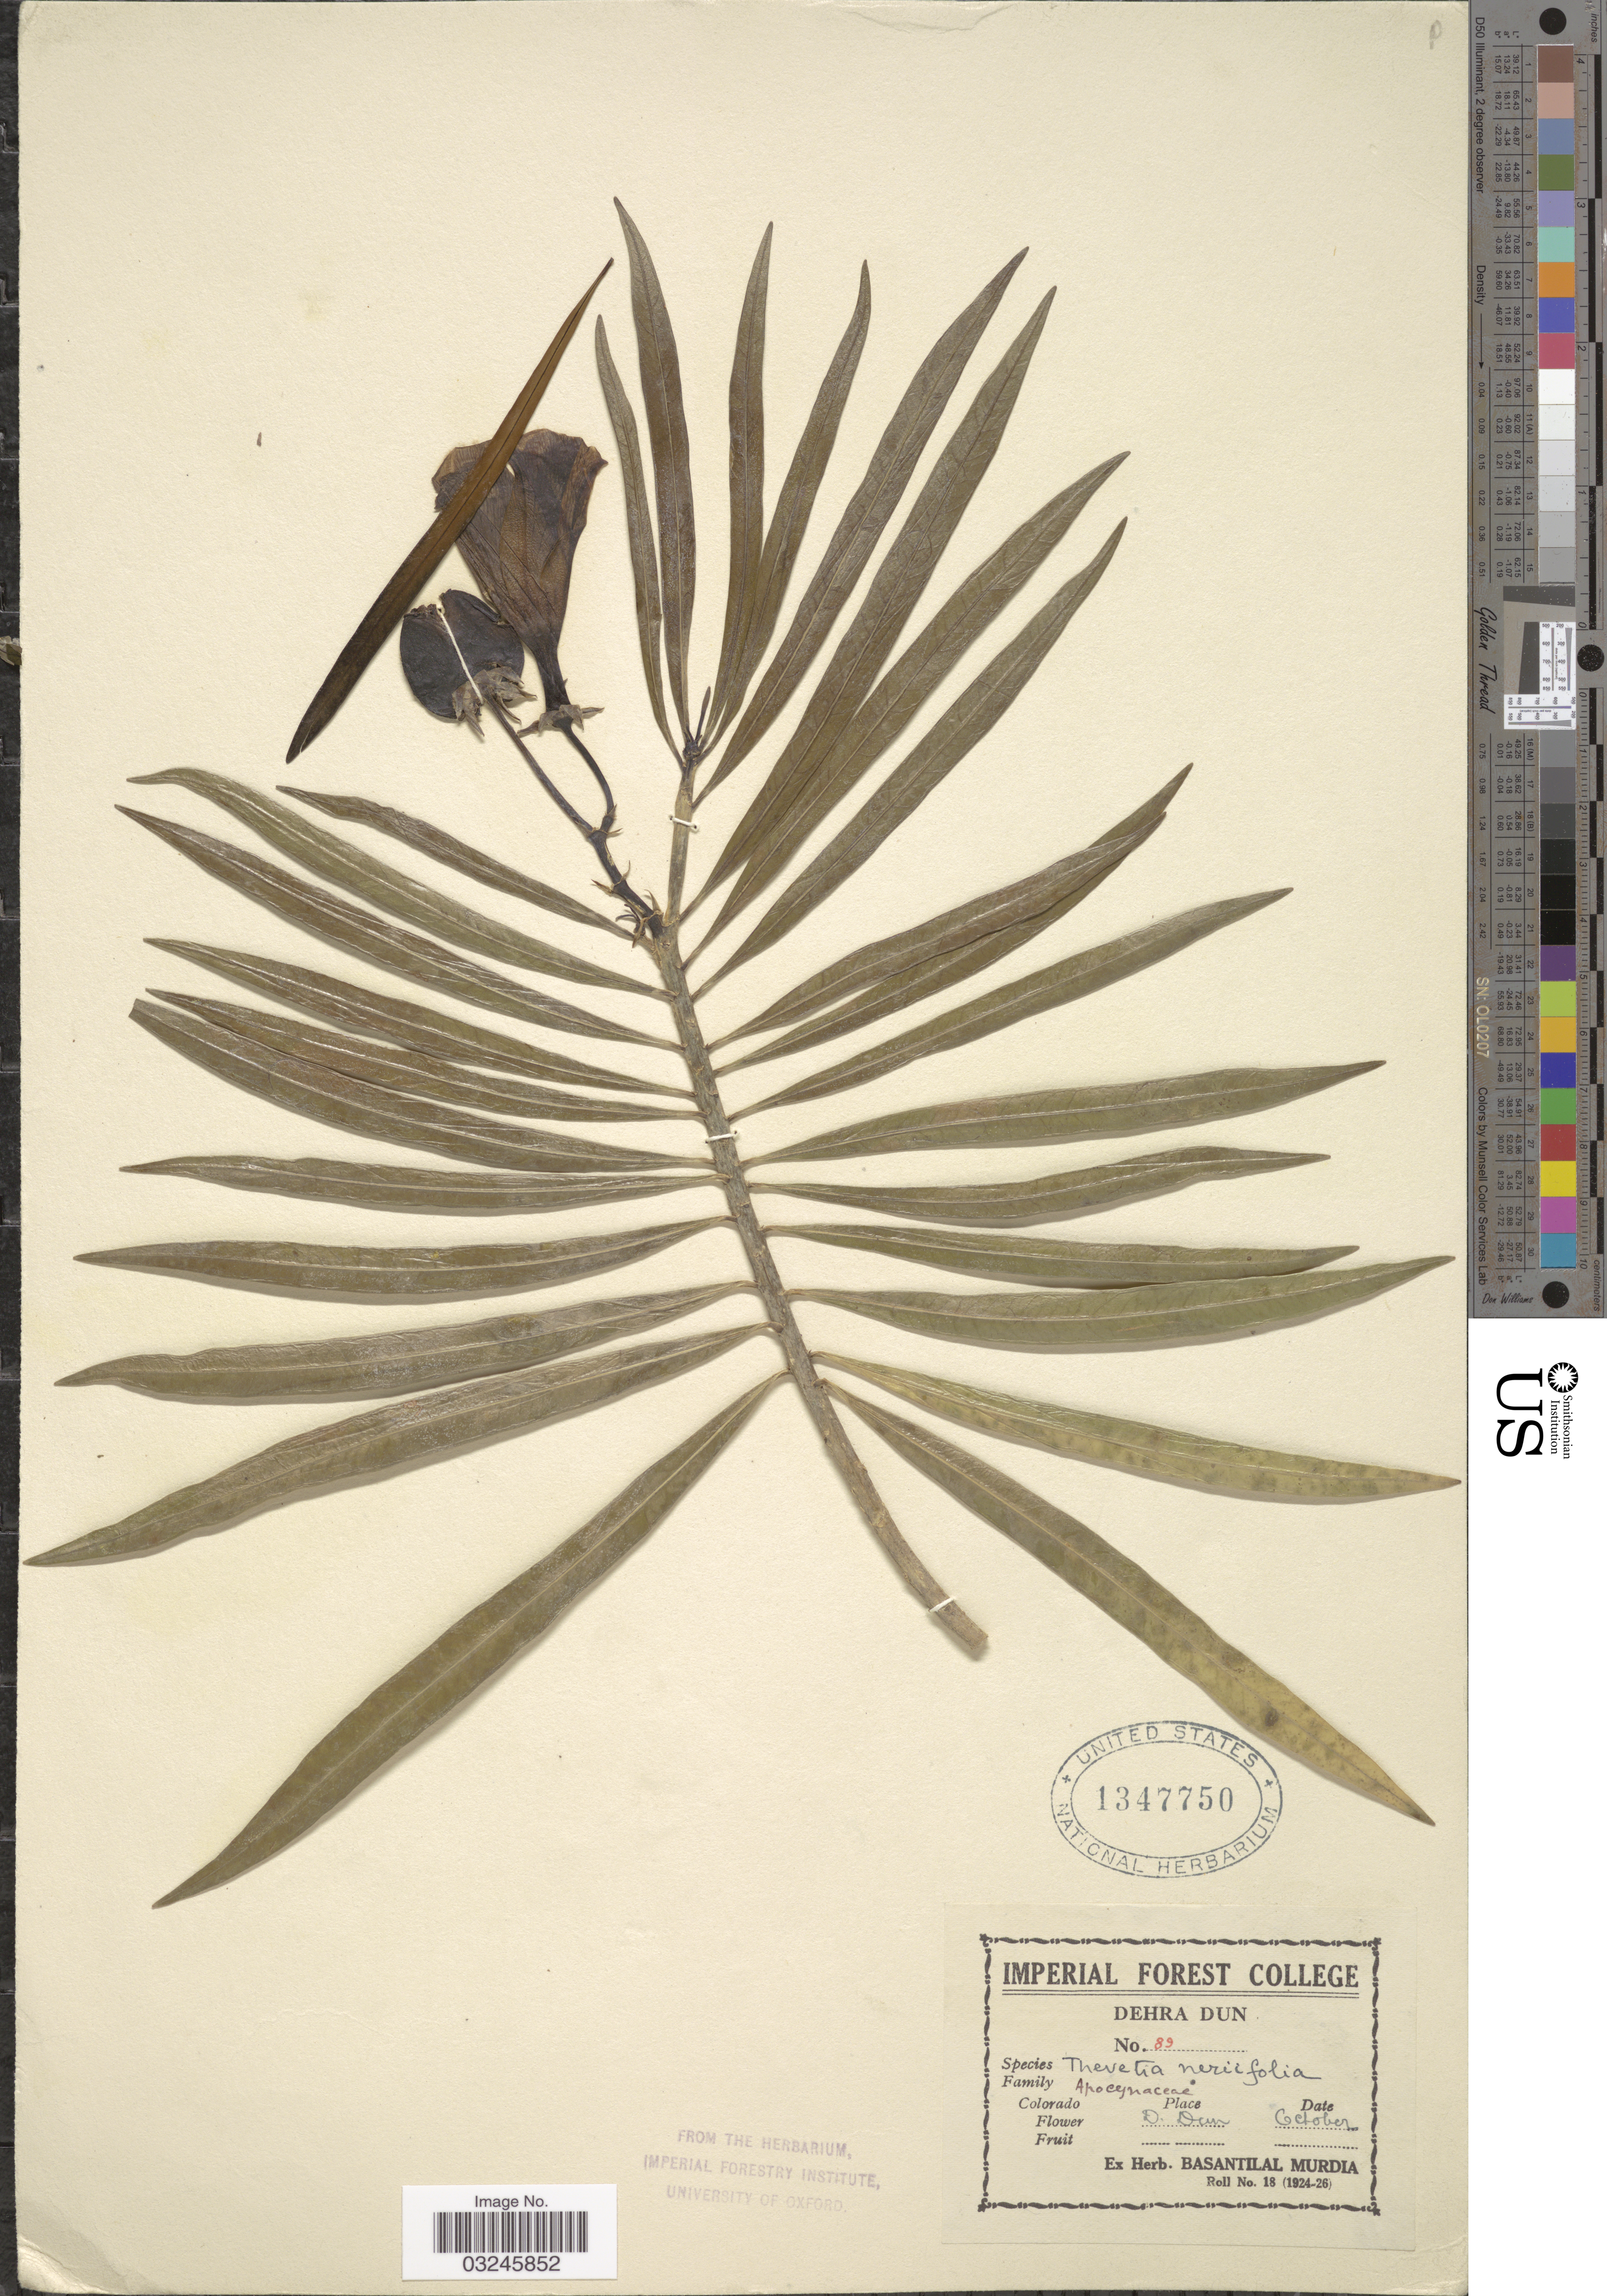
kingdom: Plantae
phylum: Tracheophyta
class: Magnoliopsida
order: Gentianales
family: Apocynaceae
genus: Thevetia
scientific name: Thevetia peruviana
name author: (Pers.) K. Schum.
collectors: Ex herb. Basantilal Murdia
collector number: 89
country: India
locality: Dehra Dun. [unsure placement]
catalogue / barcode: US 1347750